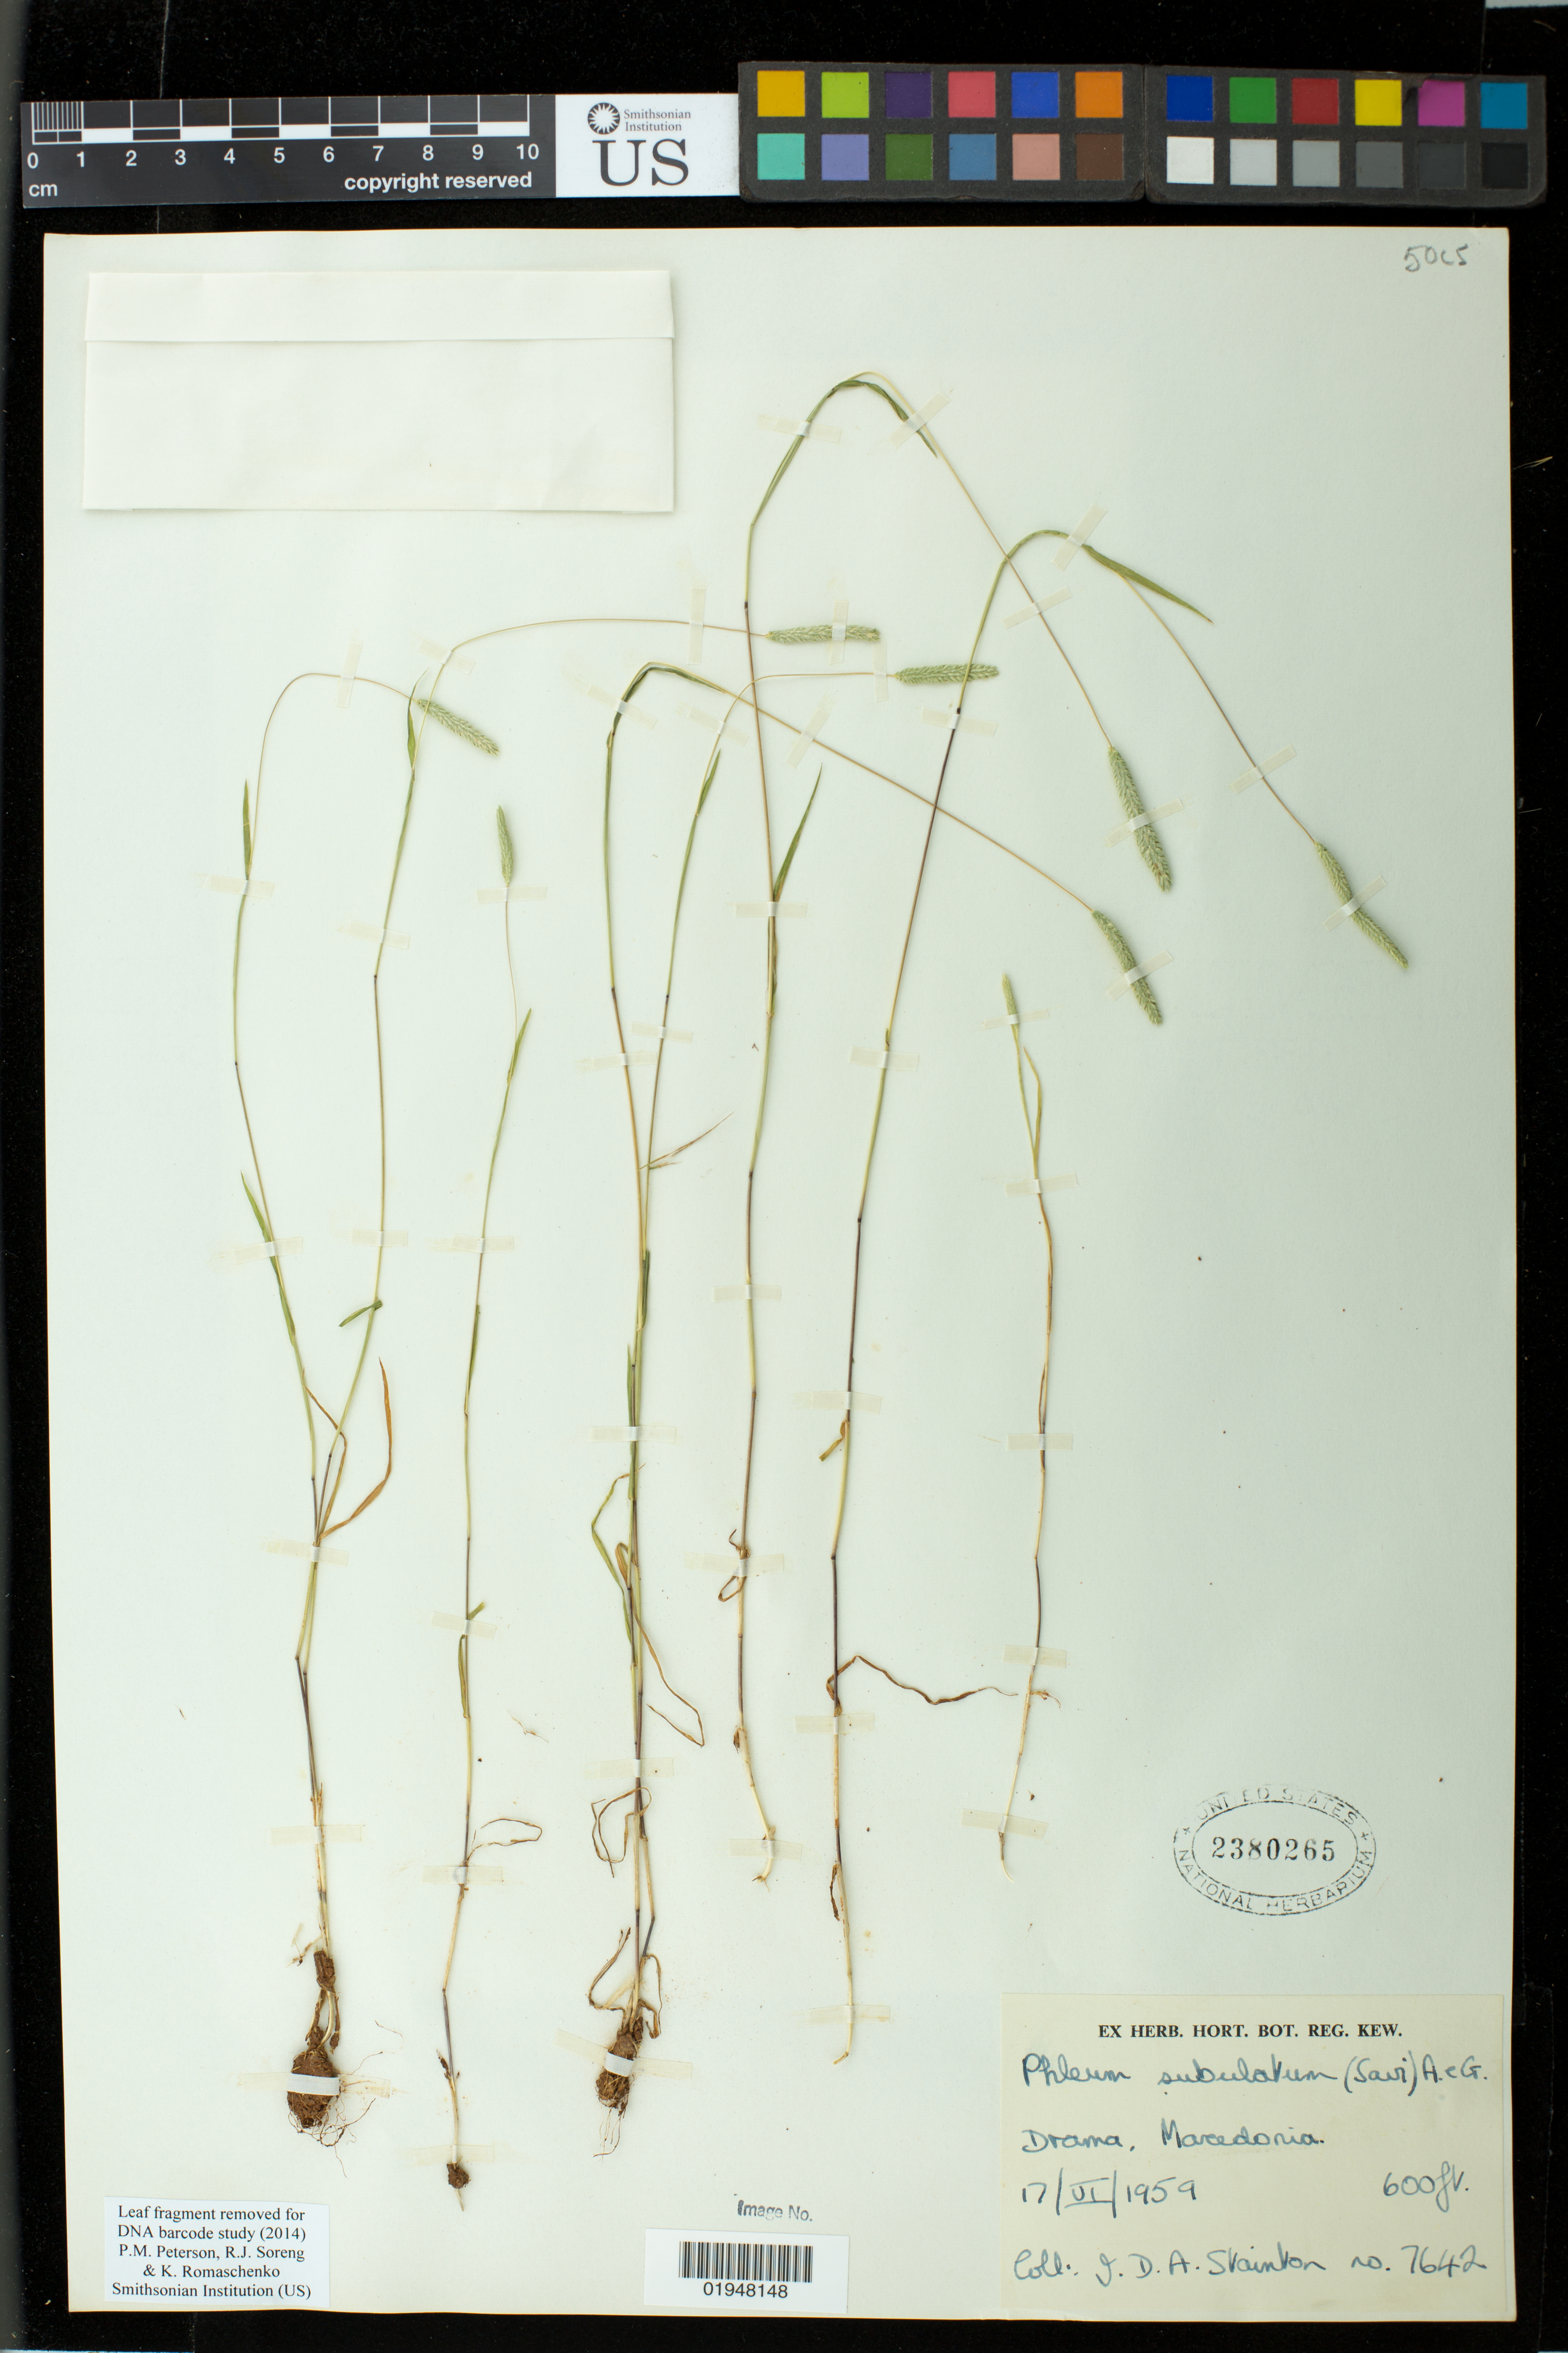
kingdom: Plantae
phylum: Tracheophyta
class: Liliopsida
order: Poales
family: Poaceae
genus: Phleum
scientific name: Phleum subulatum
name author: (Savi) Asch. & Graeb.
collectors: J. Stainton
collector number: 7642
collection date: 1959-06-17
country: Greece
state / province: East Macedonia and Thrace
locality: Drama, Macedonia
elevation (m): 183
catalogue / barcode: US 2380265